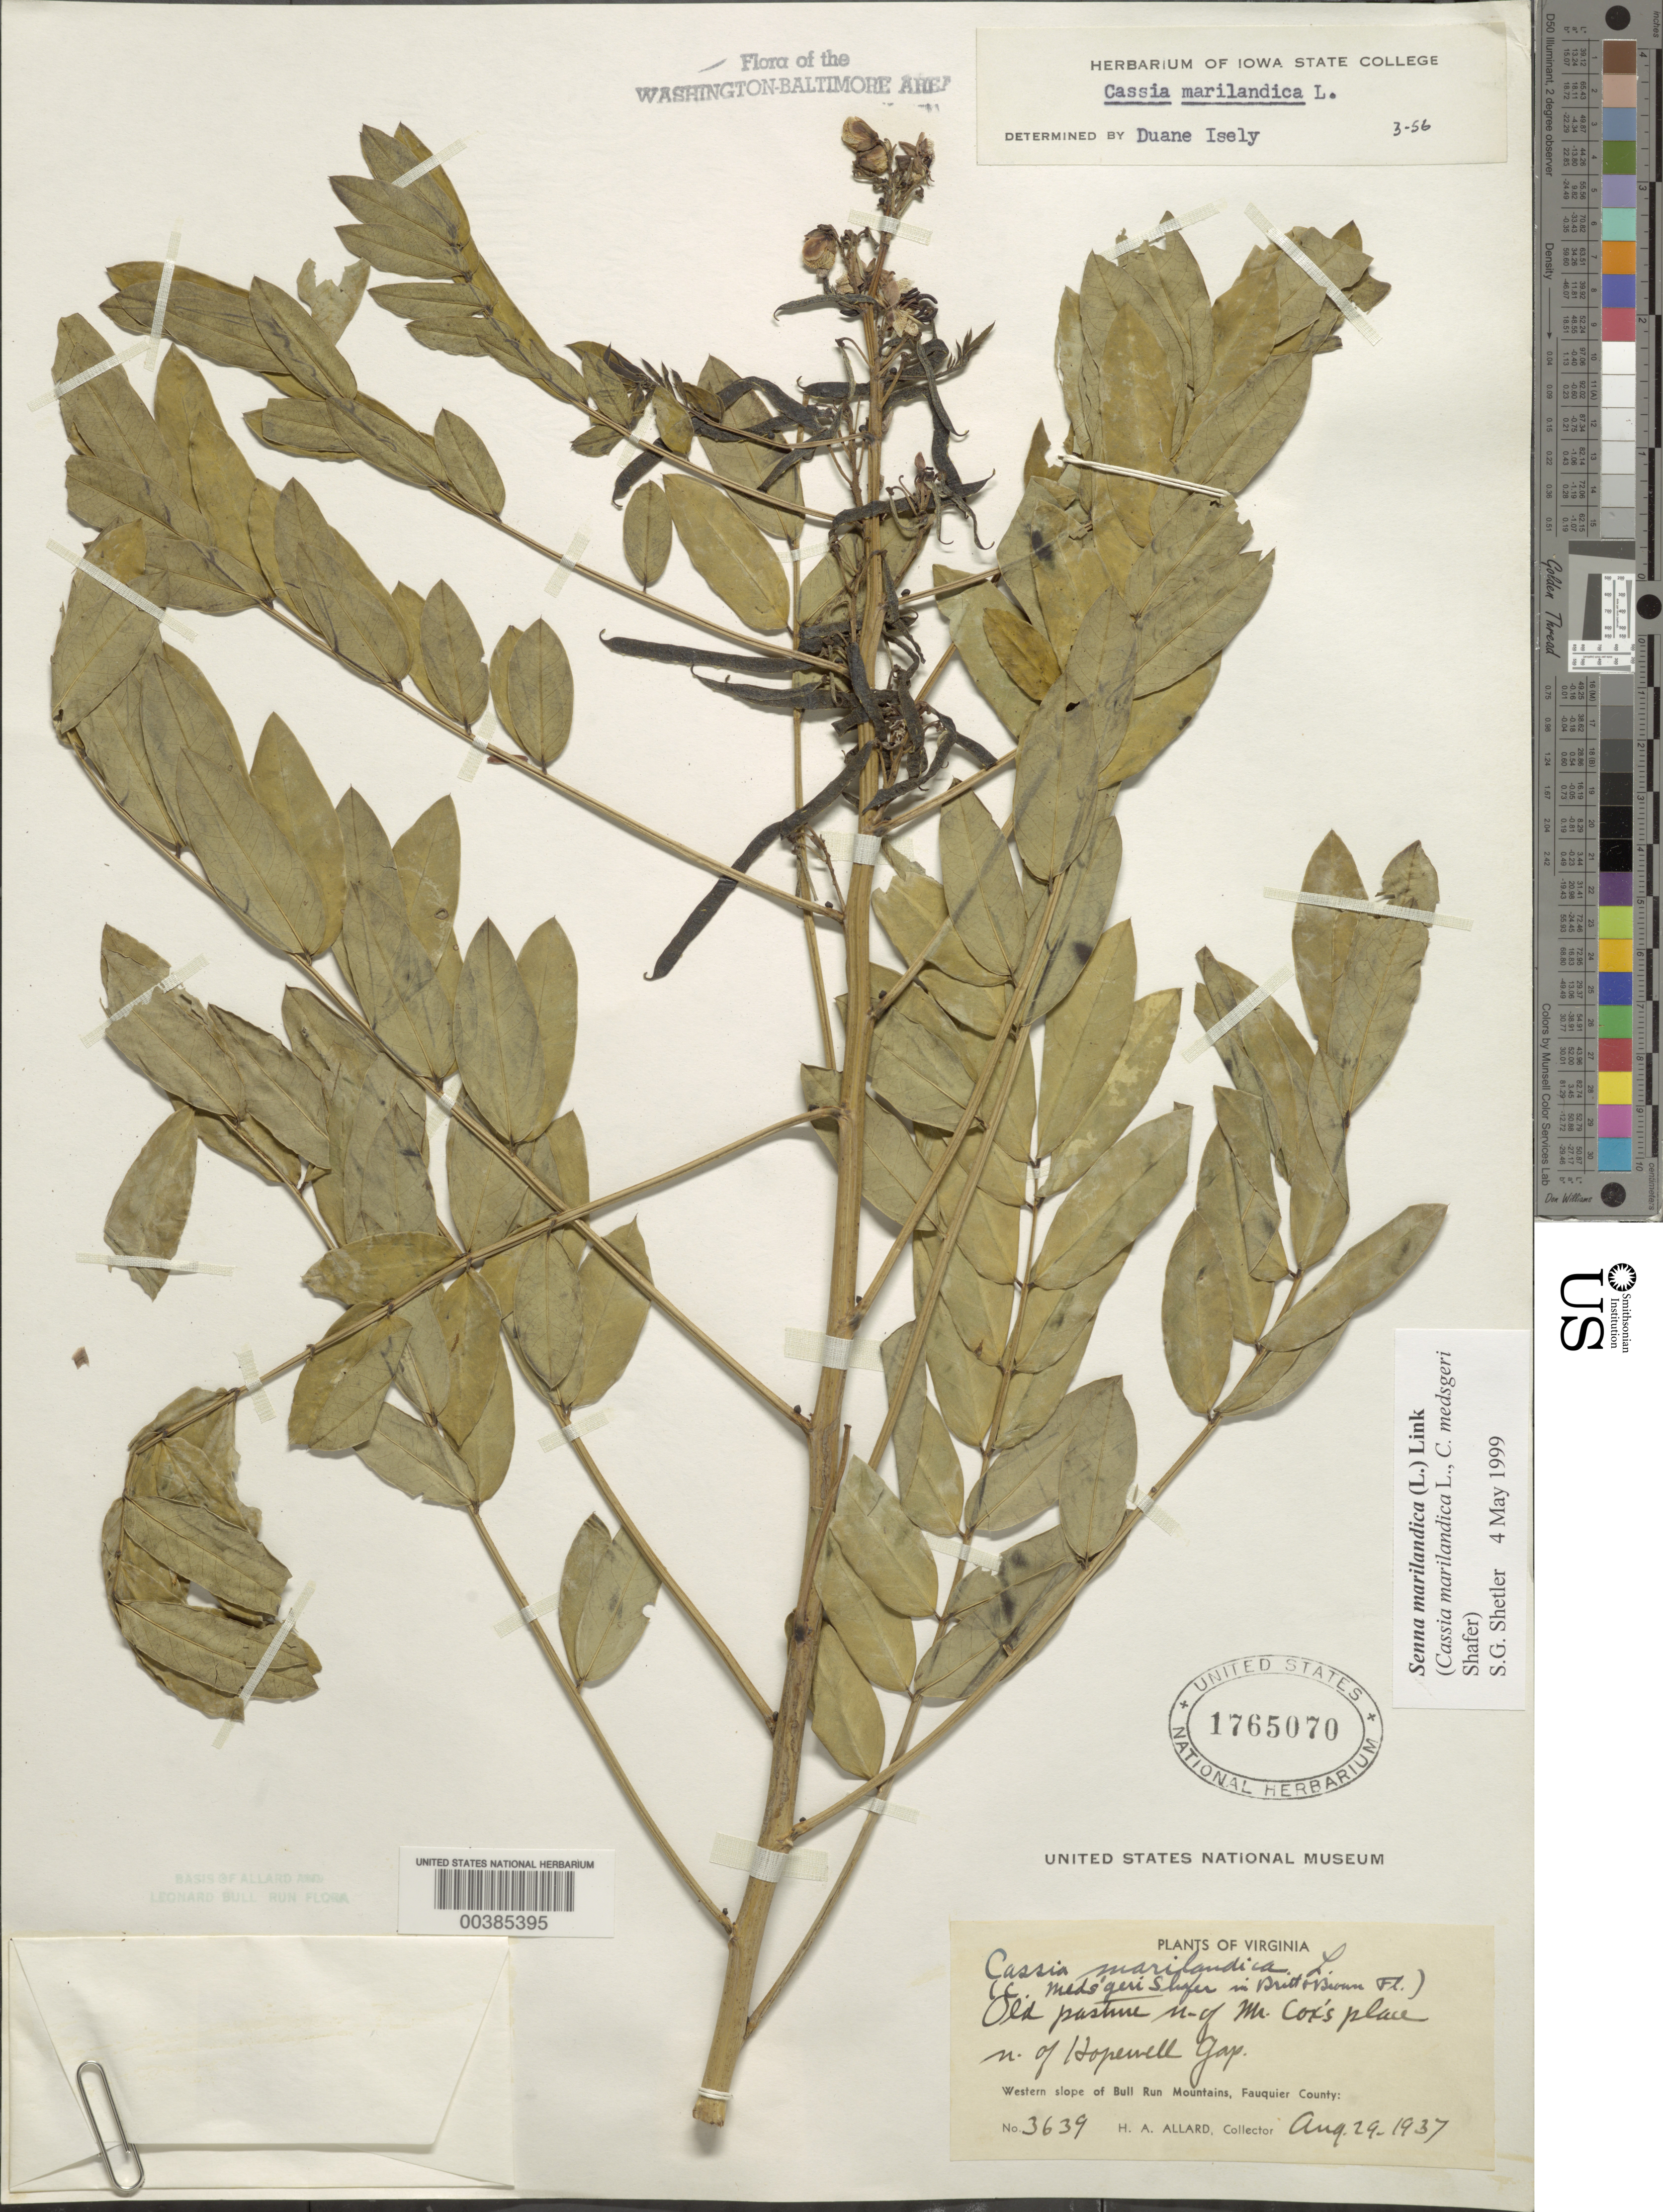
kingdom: Plantae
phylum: Tracheophyta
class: Magnoliopsida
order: Fabales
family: Fabaceae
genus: Senna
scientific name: Senna marilandica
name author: (L.) Link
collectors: H. A. Allard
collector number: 3639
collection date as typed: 29 Aug 1937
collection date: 1937-08-29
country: United States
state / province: Virginia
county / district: Fauquier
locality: North of Hopewell Gap Bull Run Mts.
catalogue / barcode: US 1765070